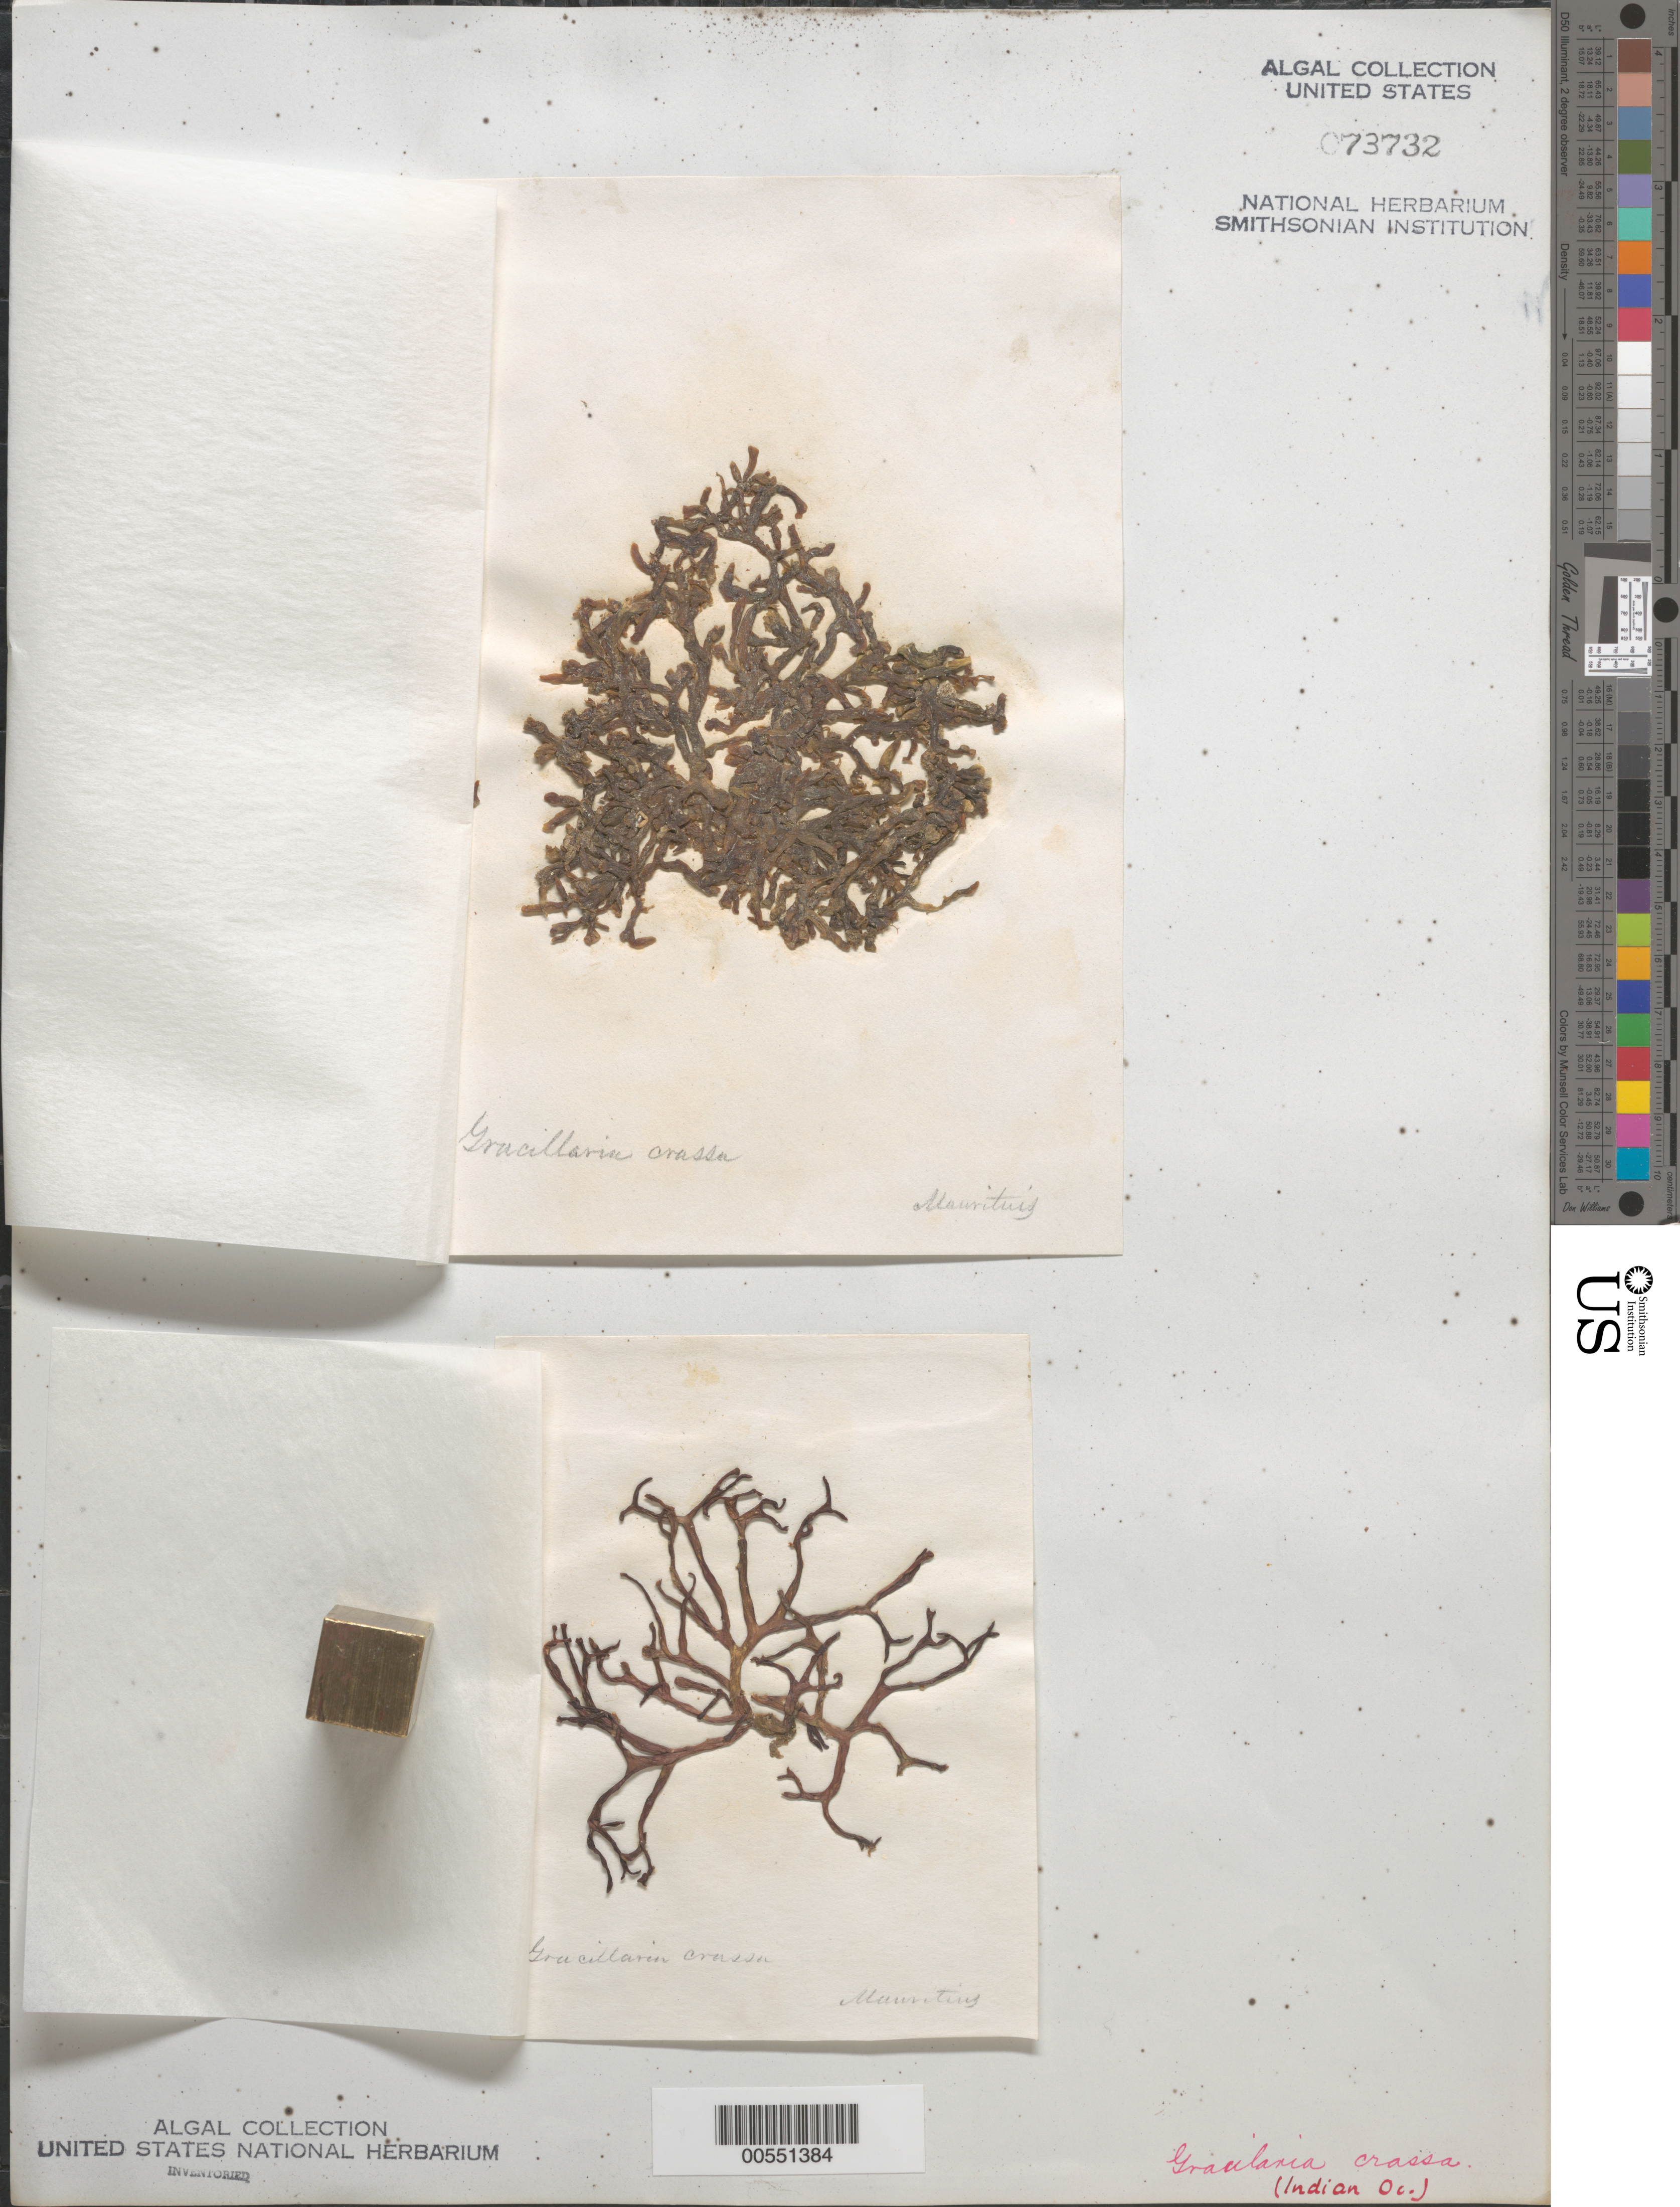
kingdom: Plantae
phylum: Rhodophyta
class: Florideophyceae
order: Gracilariales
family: Gracilariaceae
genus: Gracilaria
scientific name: Gracilaria canaliculata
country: Mauritius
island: Mauritius Island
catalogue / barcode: US 73732